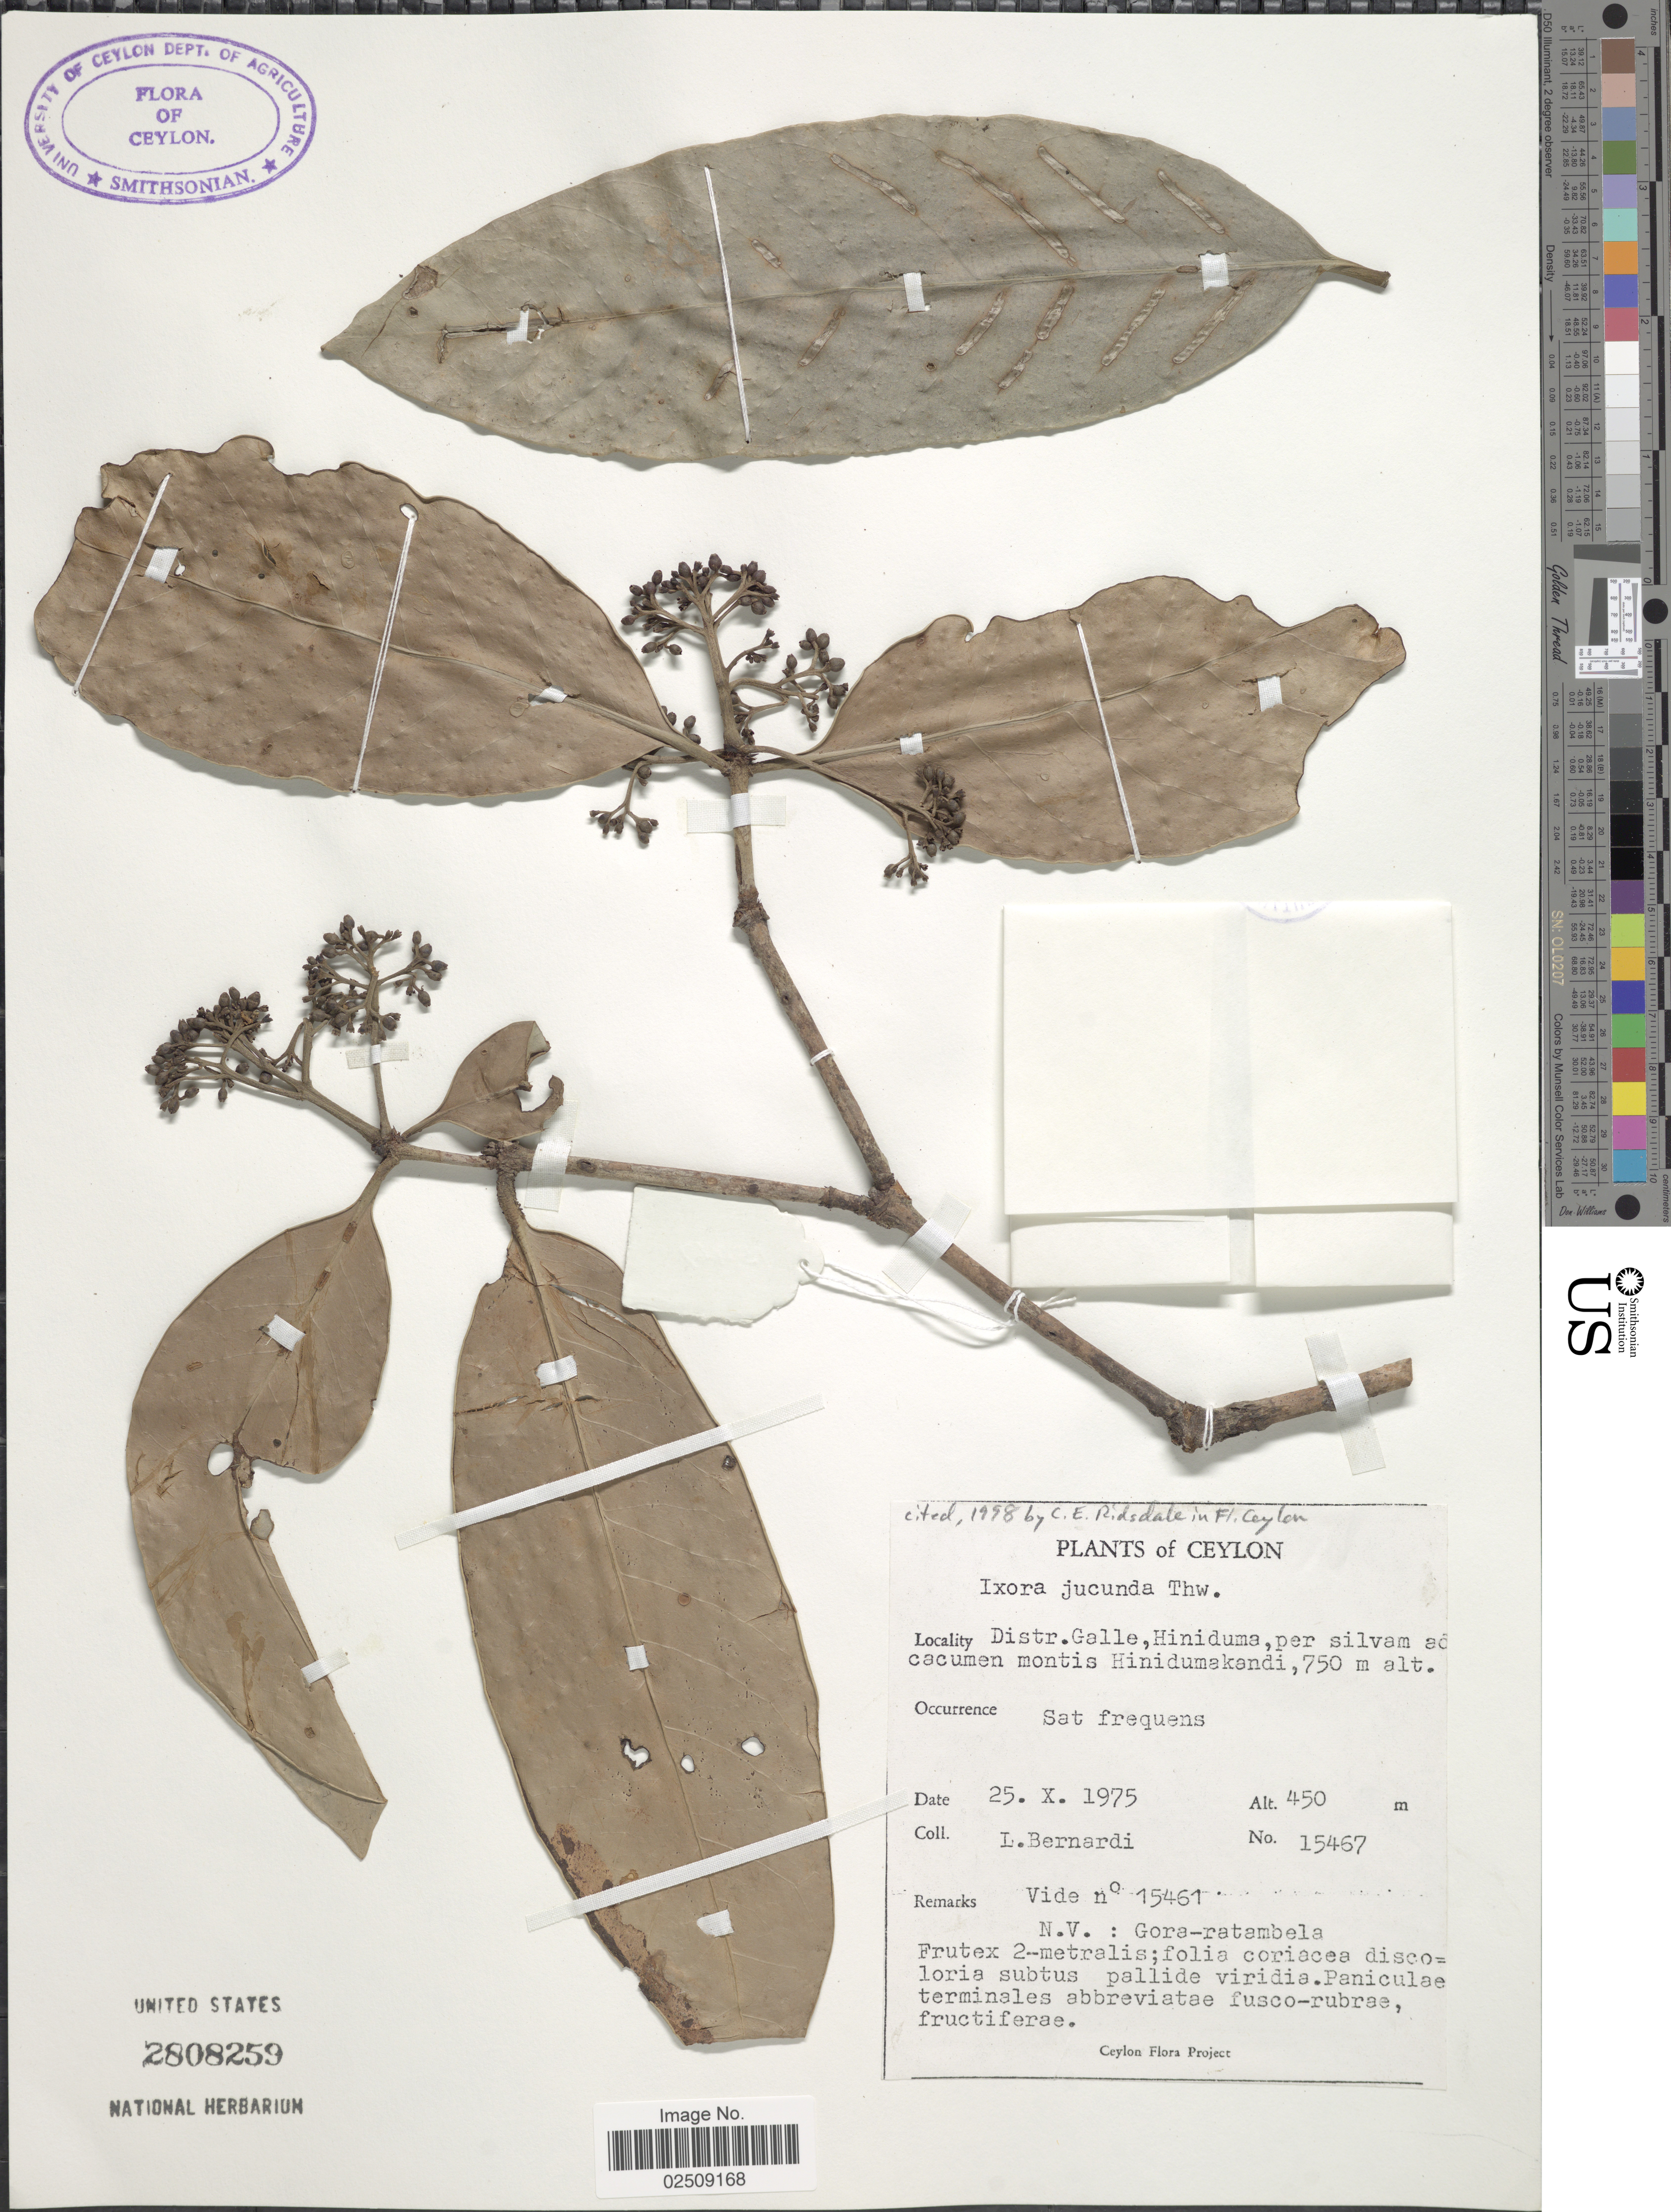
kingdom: Plantae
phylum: Tracheophyta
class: Magnoliopsida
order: Gentianales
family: Rubiaceae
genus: Ixora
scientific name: Ixora jucunda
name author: Thwaites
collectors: L. Bernardi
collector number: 15467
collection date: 1975-10-25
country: Sri Lanka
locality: Ceylon. Distr. Galle, Hiniduma, per silvam ad cacumen montis Hinidumakandi, 750 m alt.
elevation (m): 450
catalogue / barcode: US 2808259